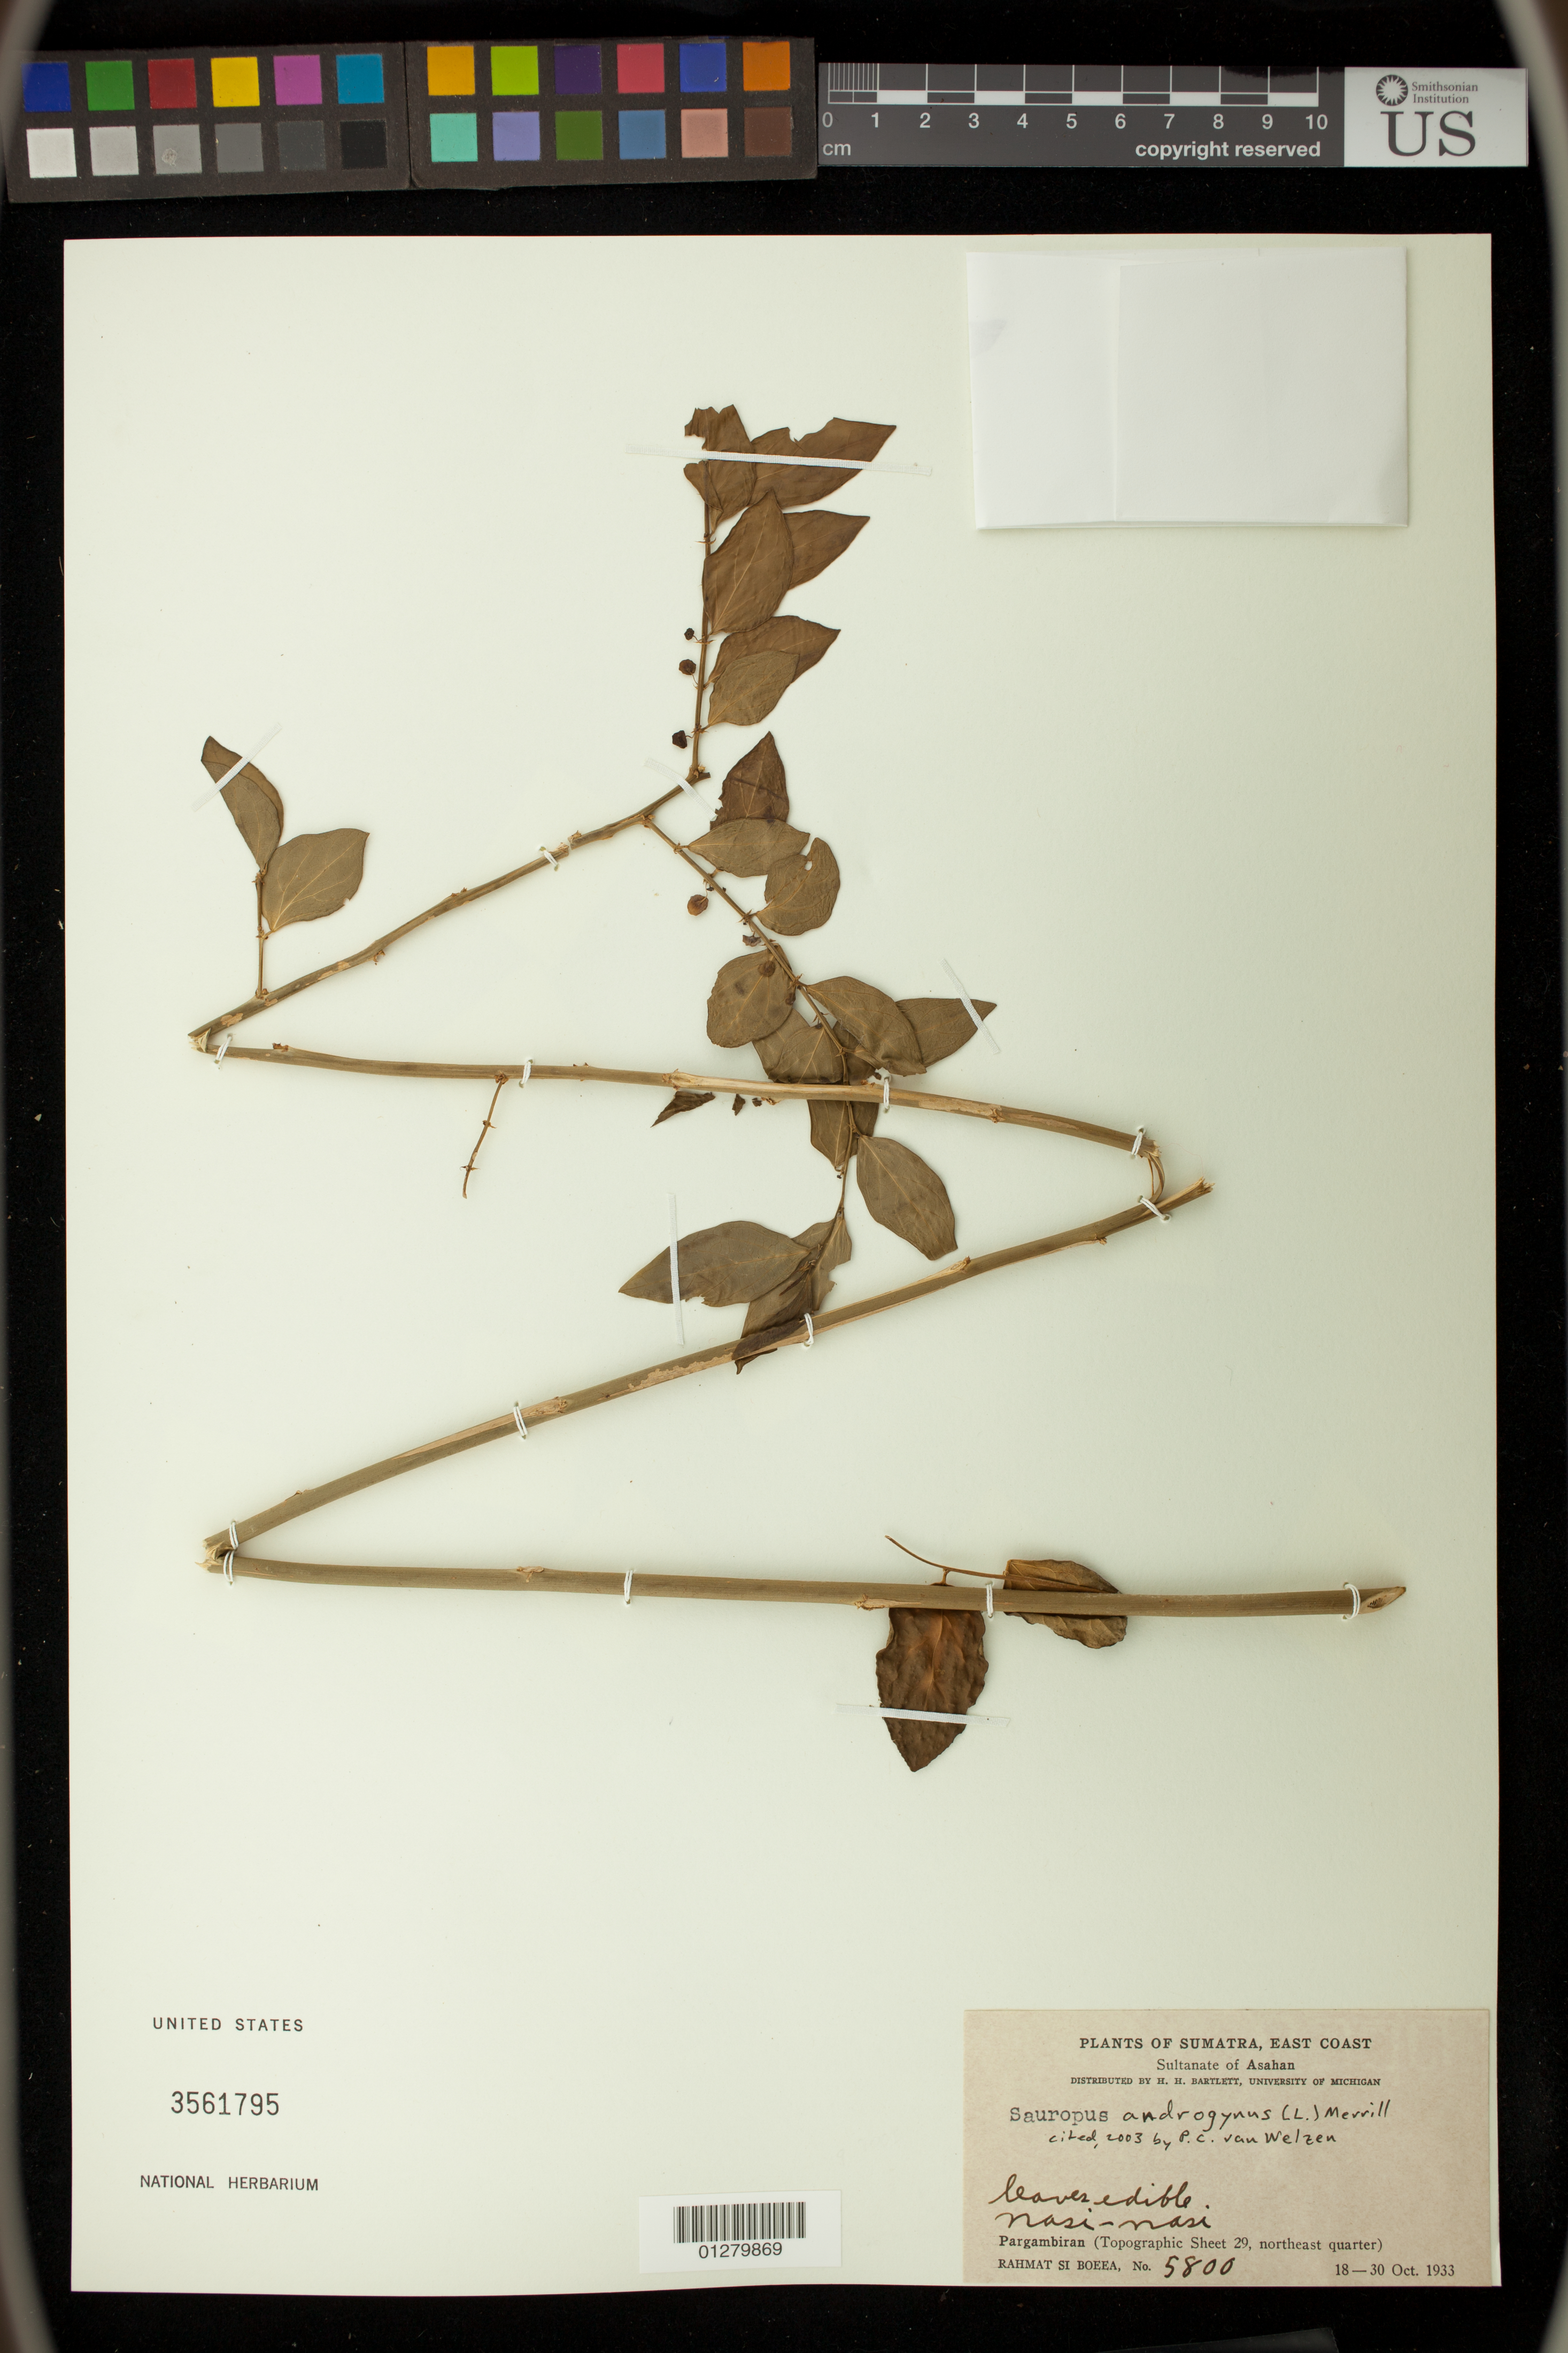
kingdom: Plantae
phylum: Tracheophyta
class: Magnoliopsida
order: Malpighiales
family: Phyllanthaceae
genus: Phyllanthus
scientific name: Phyllanthus androgynus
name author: (L.) Chakrabarty & N.P. Balakr.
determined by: Wagner, W. L., (BOT), Smithsonian Institution - National Museum of Natural History (UNITED STATES)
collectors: Rahmat Si Boeea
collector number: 5800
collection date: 1933-10-18/1933-10-30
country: Indonesia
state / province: Sumatra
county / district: Sumatera Utara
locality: Pargambiran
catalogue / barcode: US 3561795